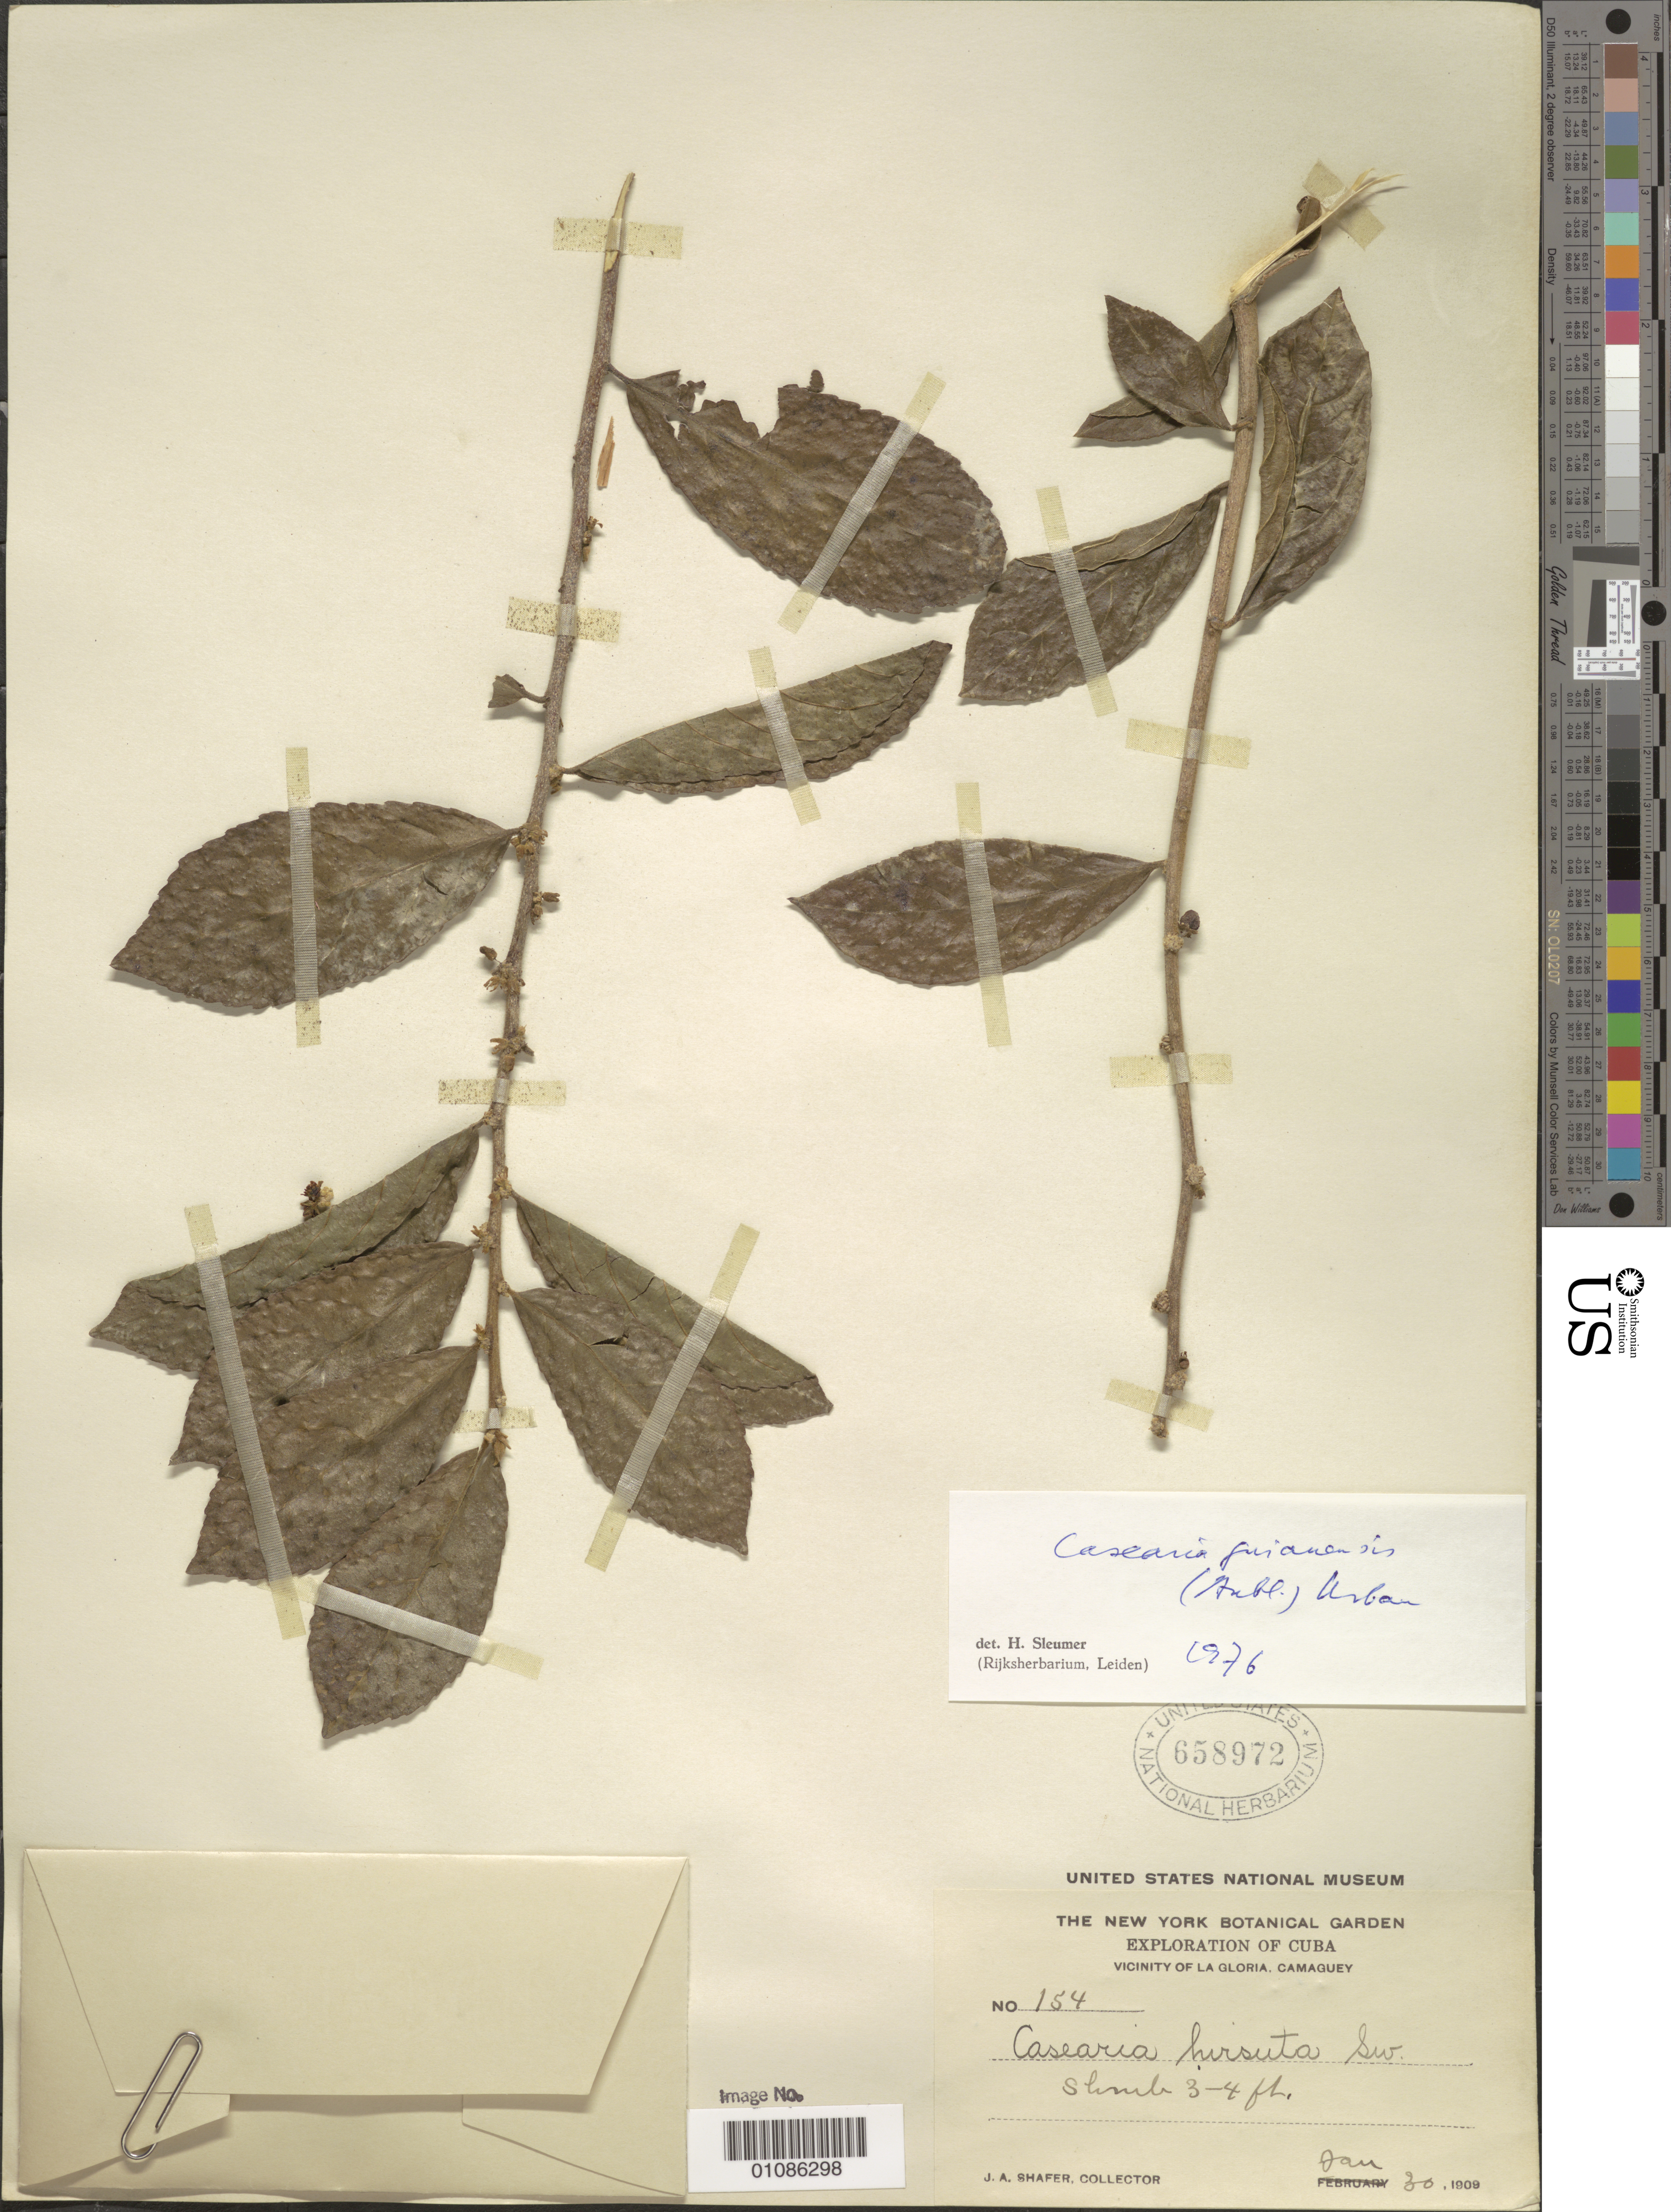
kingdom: Plantae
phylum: Tracheophyta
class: Magnoliopsida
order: Malpighiales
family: Salicaceae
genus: Casearia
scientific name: Casearia hirsuta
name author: Sw.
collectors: J. A. Shafer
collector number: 154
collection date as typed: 30 Jan 1909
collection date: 1909-01-30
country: Cuba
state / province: Camagüey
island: Cuba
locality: Camagüey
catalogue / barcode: US 658972